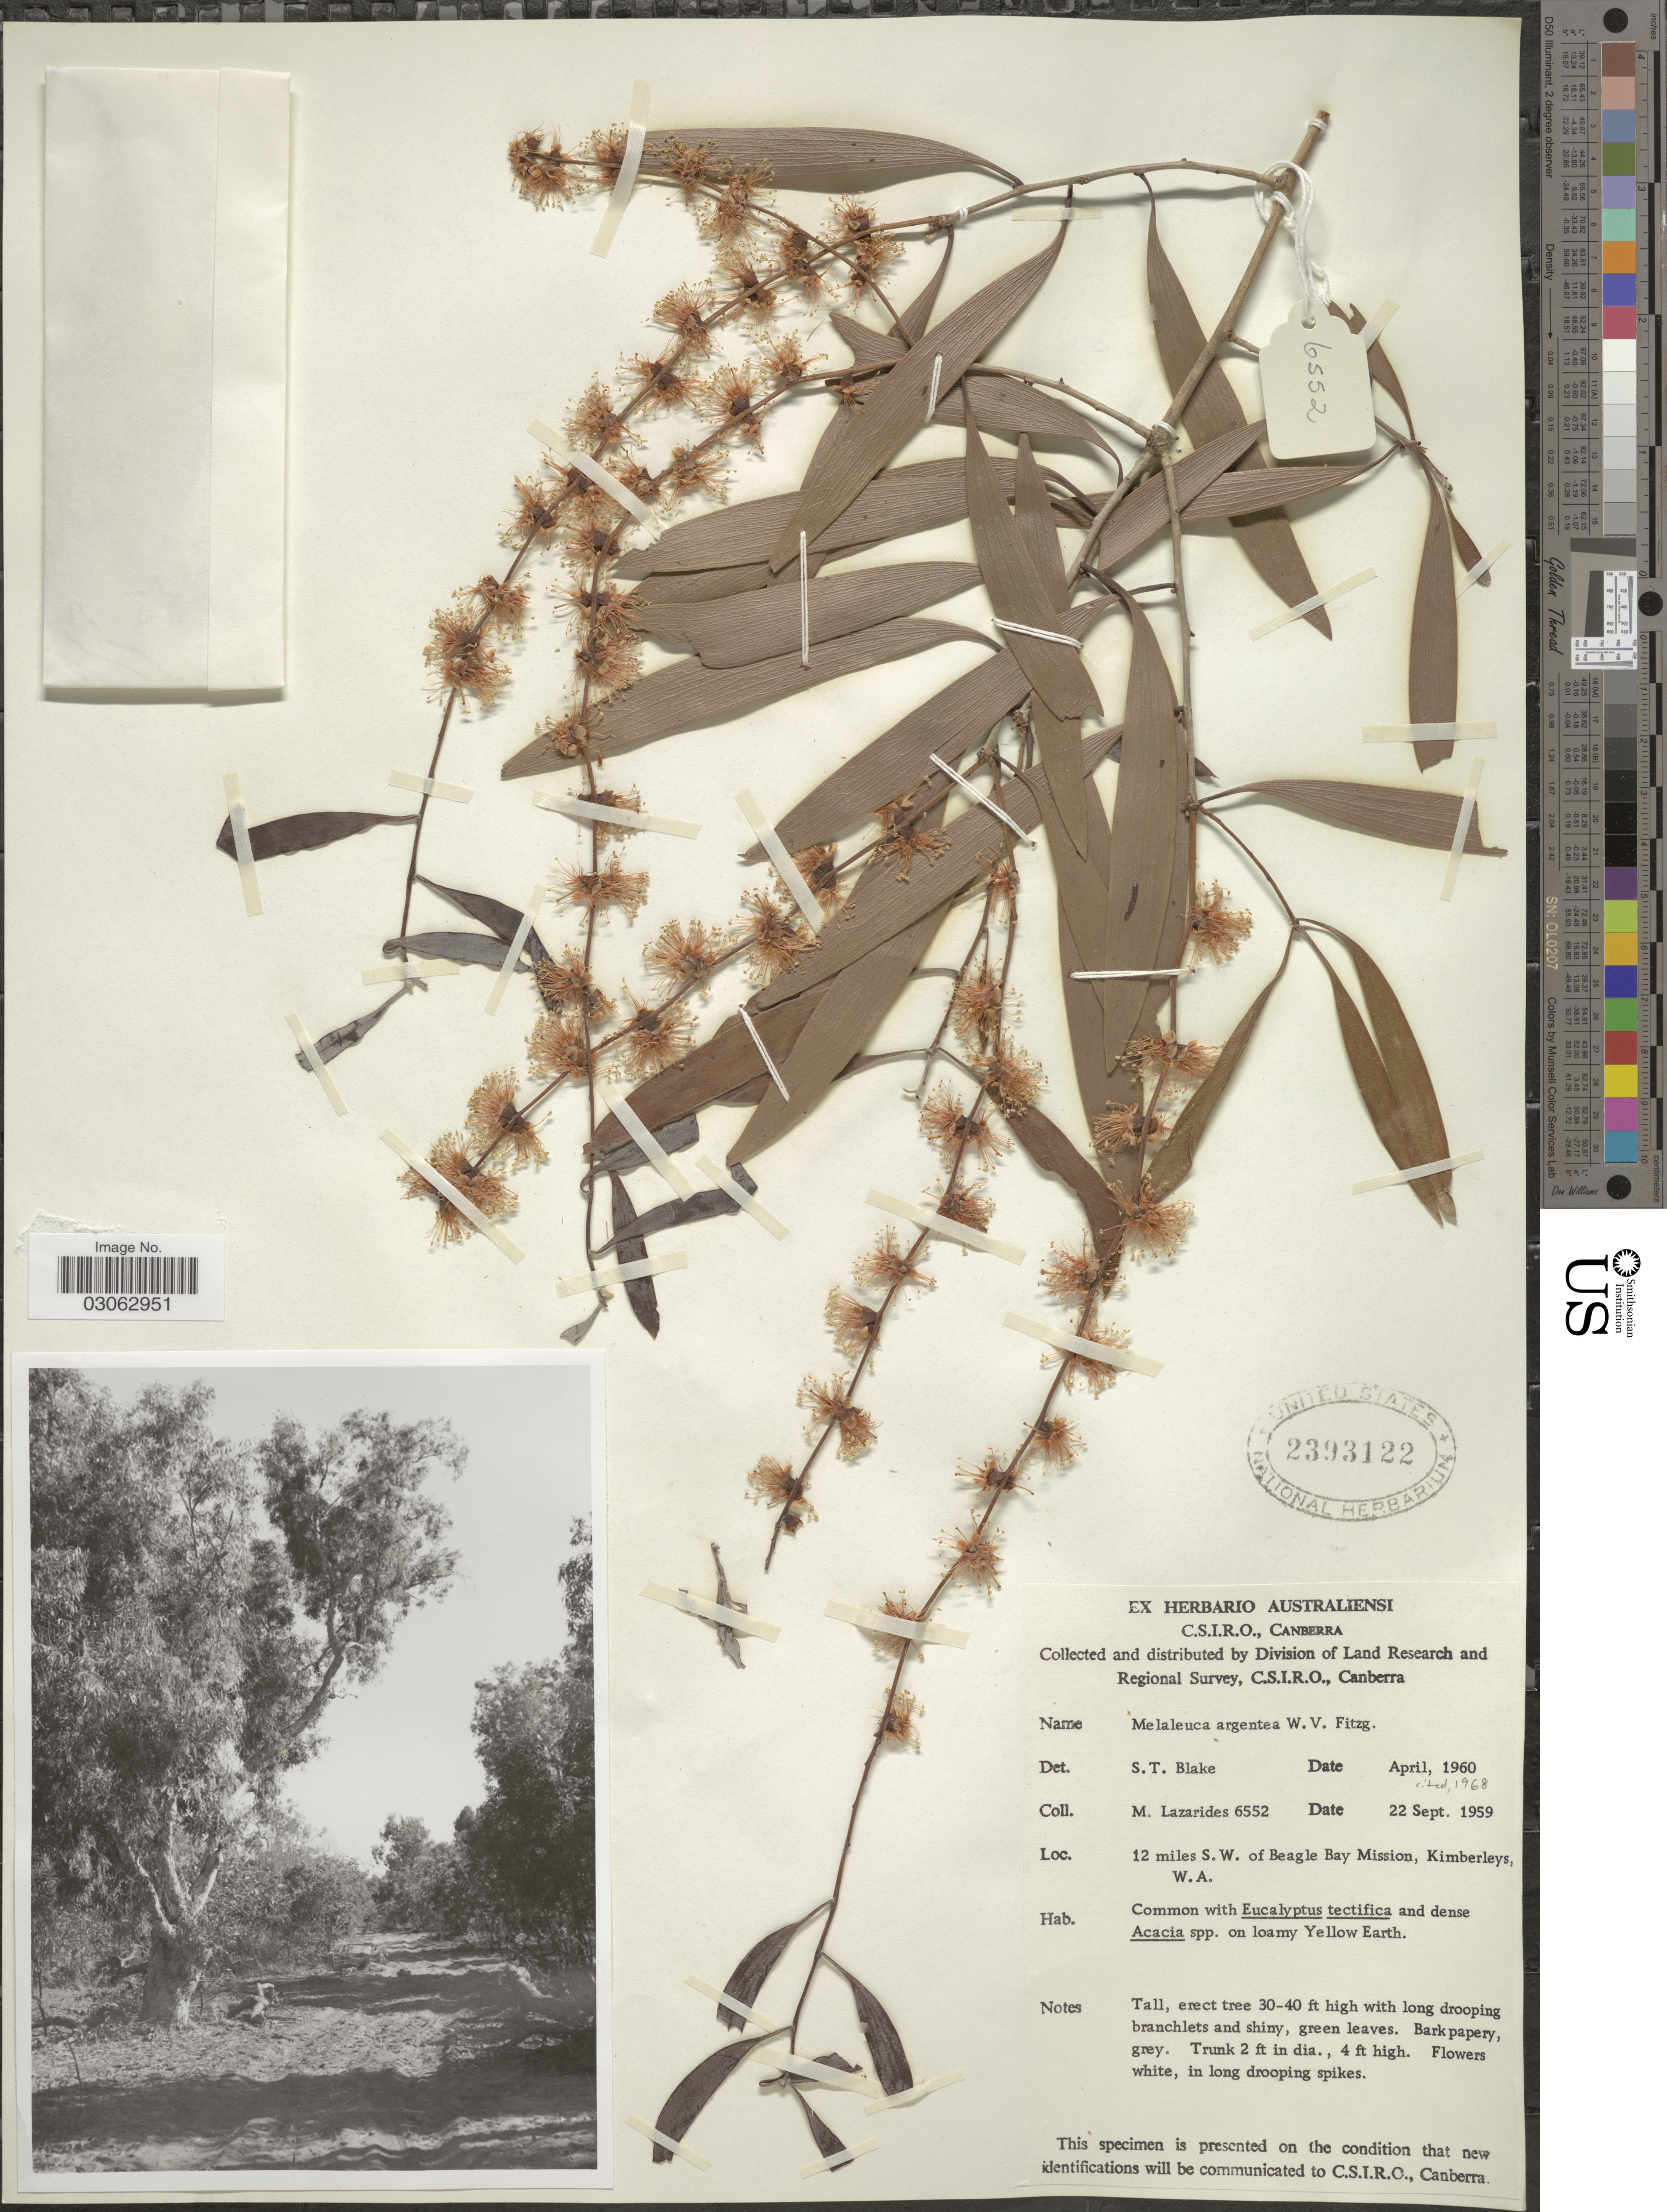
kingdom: Plantae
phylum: Tracheophyta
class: Magnoliopsida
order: Myrtales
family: Myrtaceae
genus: Melaleuca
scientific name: Melaleuca argentea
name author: W. Fitzg.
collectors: M. Lazarides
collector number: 6552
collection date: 1959-09-22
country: Australia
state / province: Western Australia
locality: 12 miles S.W. of Beagle Bay Mission, Kimberleys.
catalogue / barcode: US 2393122